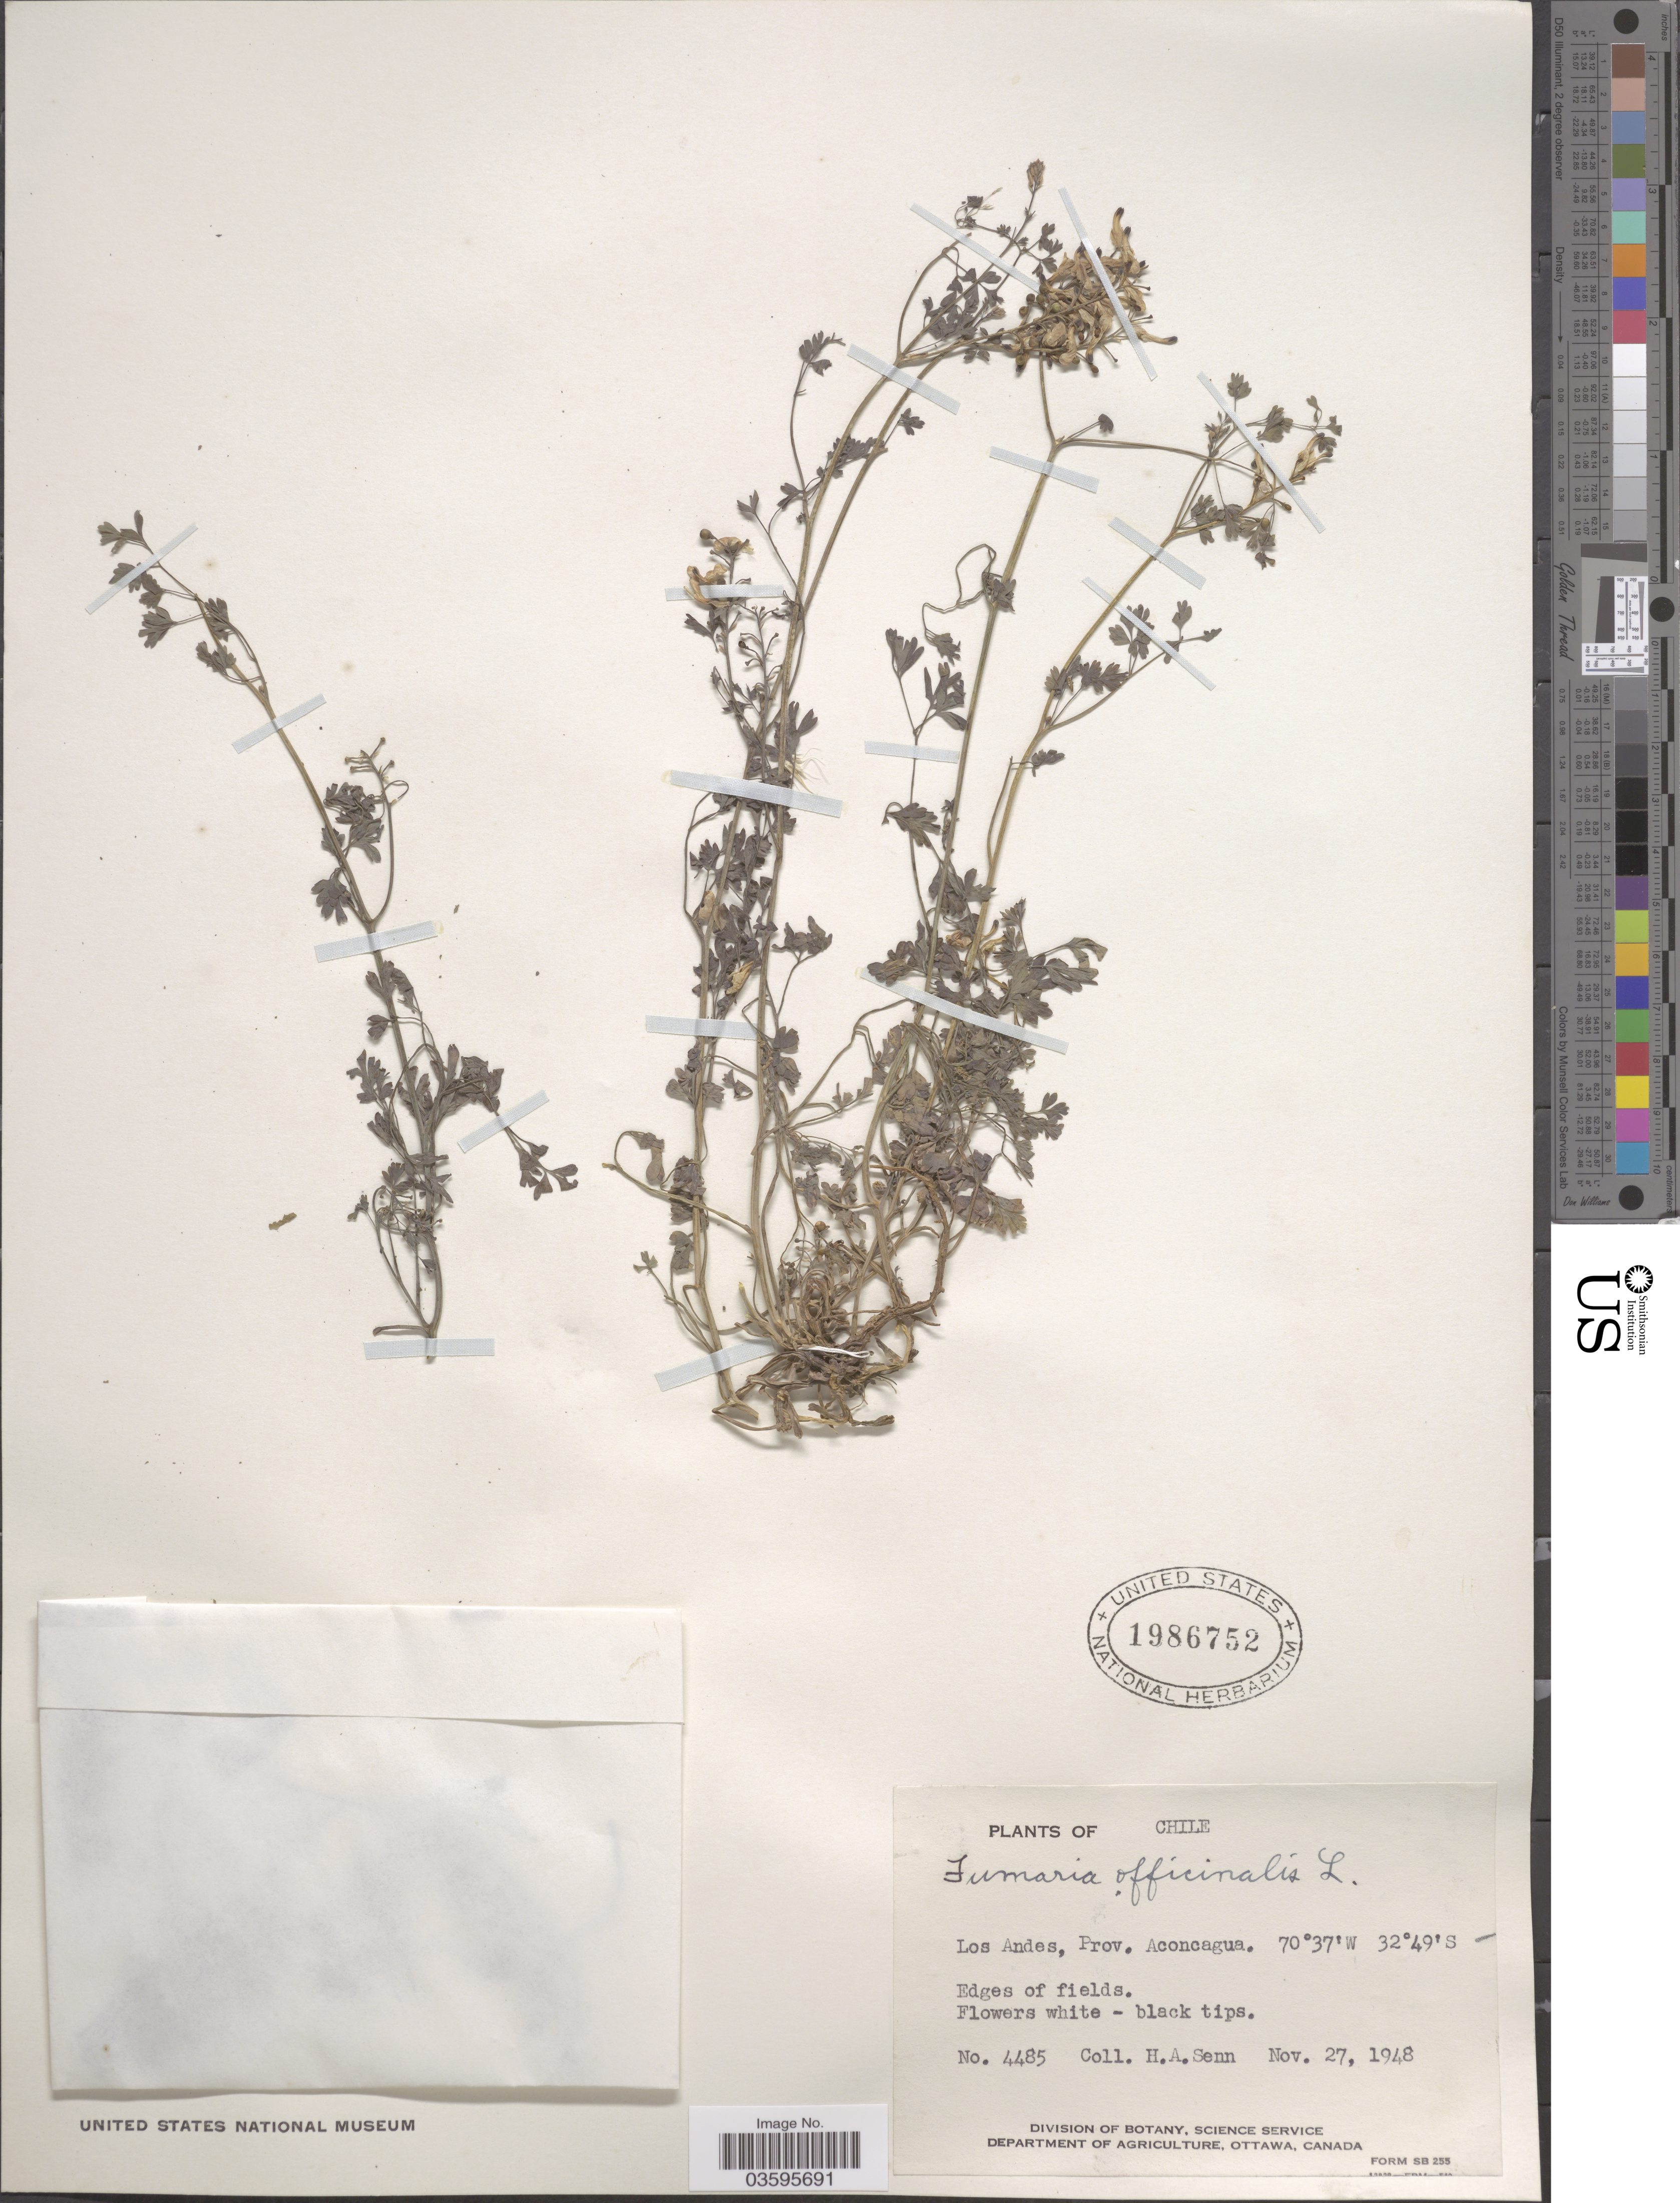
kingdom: Plantae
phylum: Tracheophyta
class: Magnoliopsida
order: Ranunculales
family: Papaveraceae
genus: Fumaria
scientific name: Fumaria officinalis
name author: L.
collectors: H. Senn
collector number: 4485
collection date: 1948-11-27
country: Chile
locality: Los Andes, Prov. Aconcagua.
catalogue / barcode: US 1986752